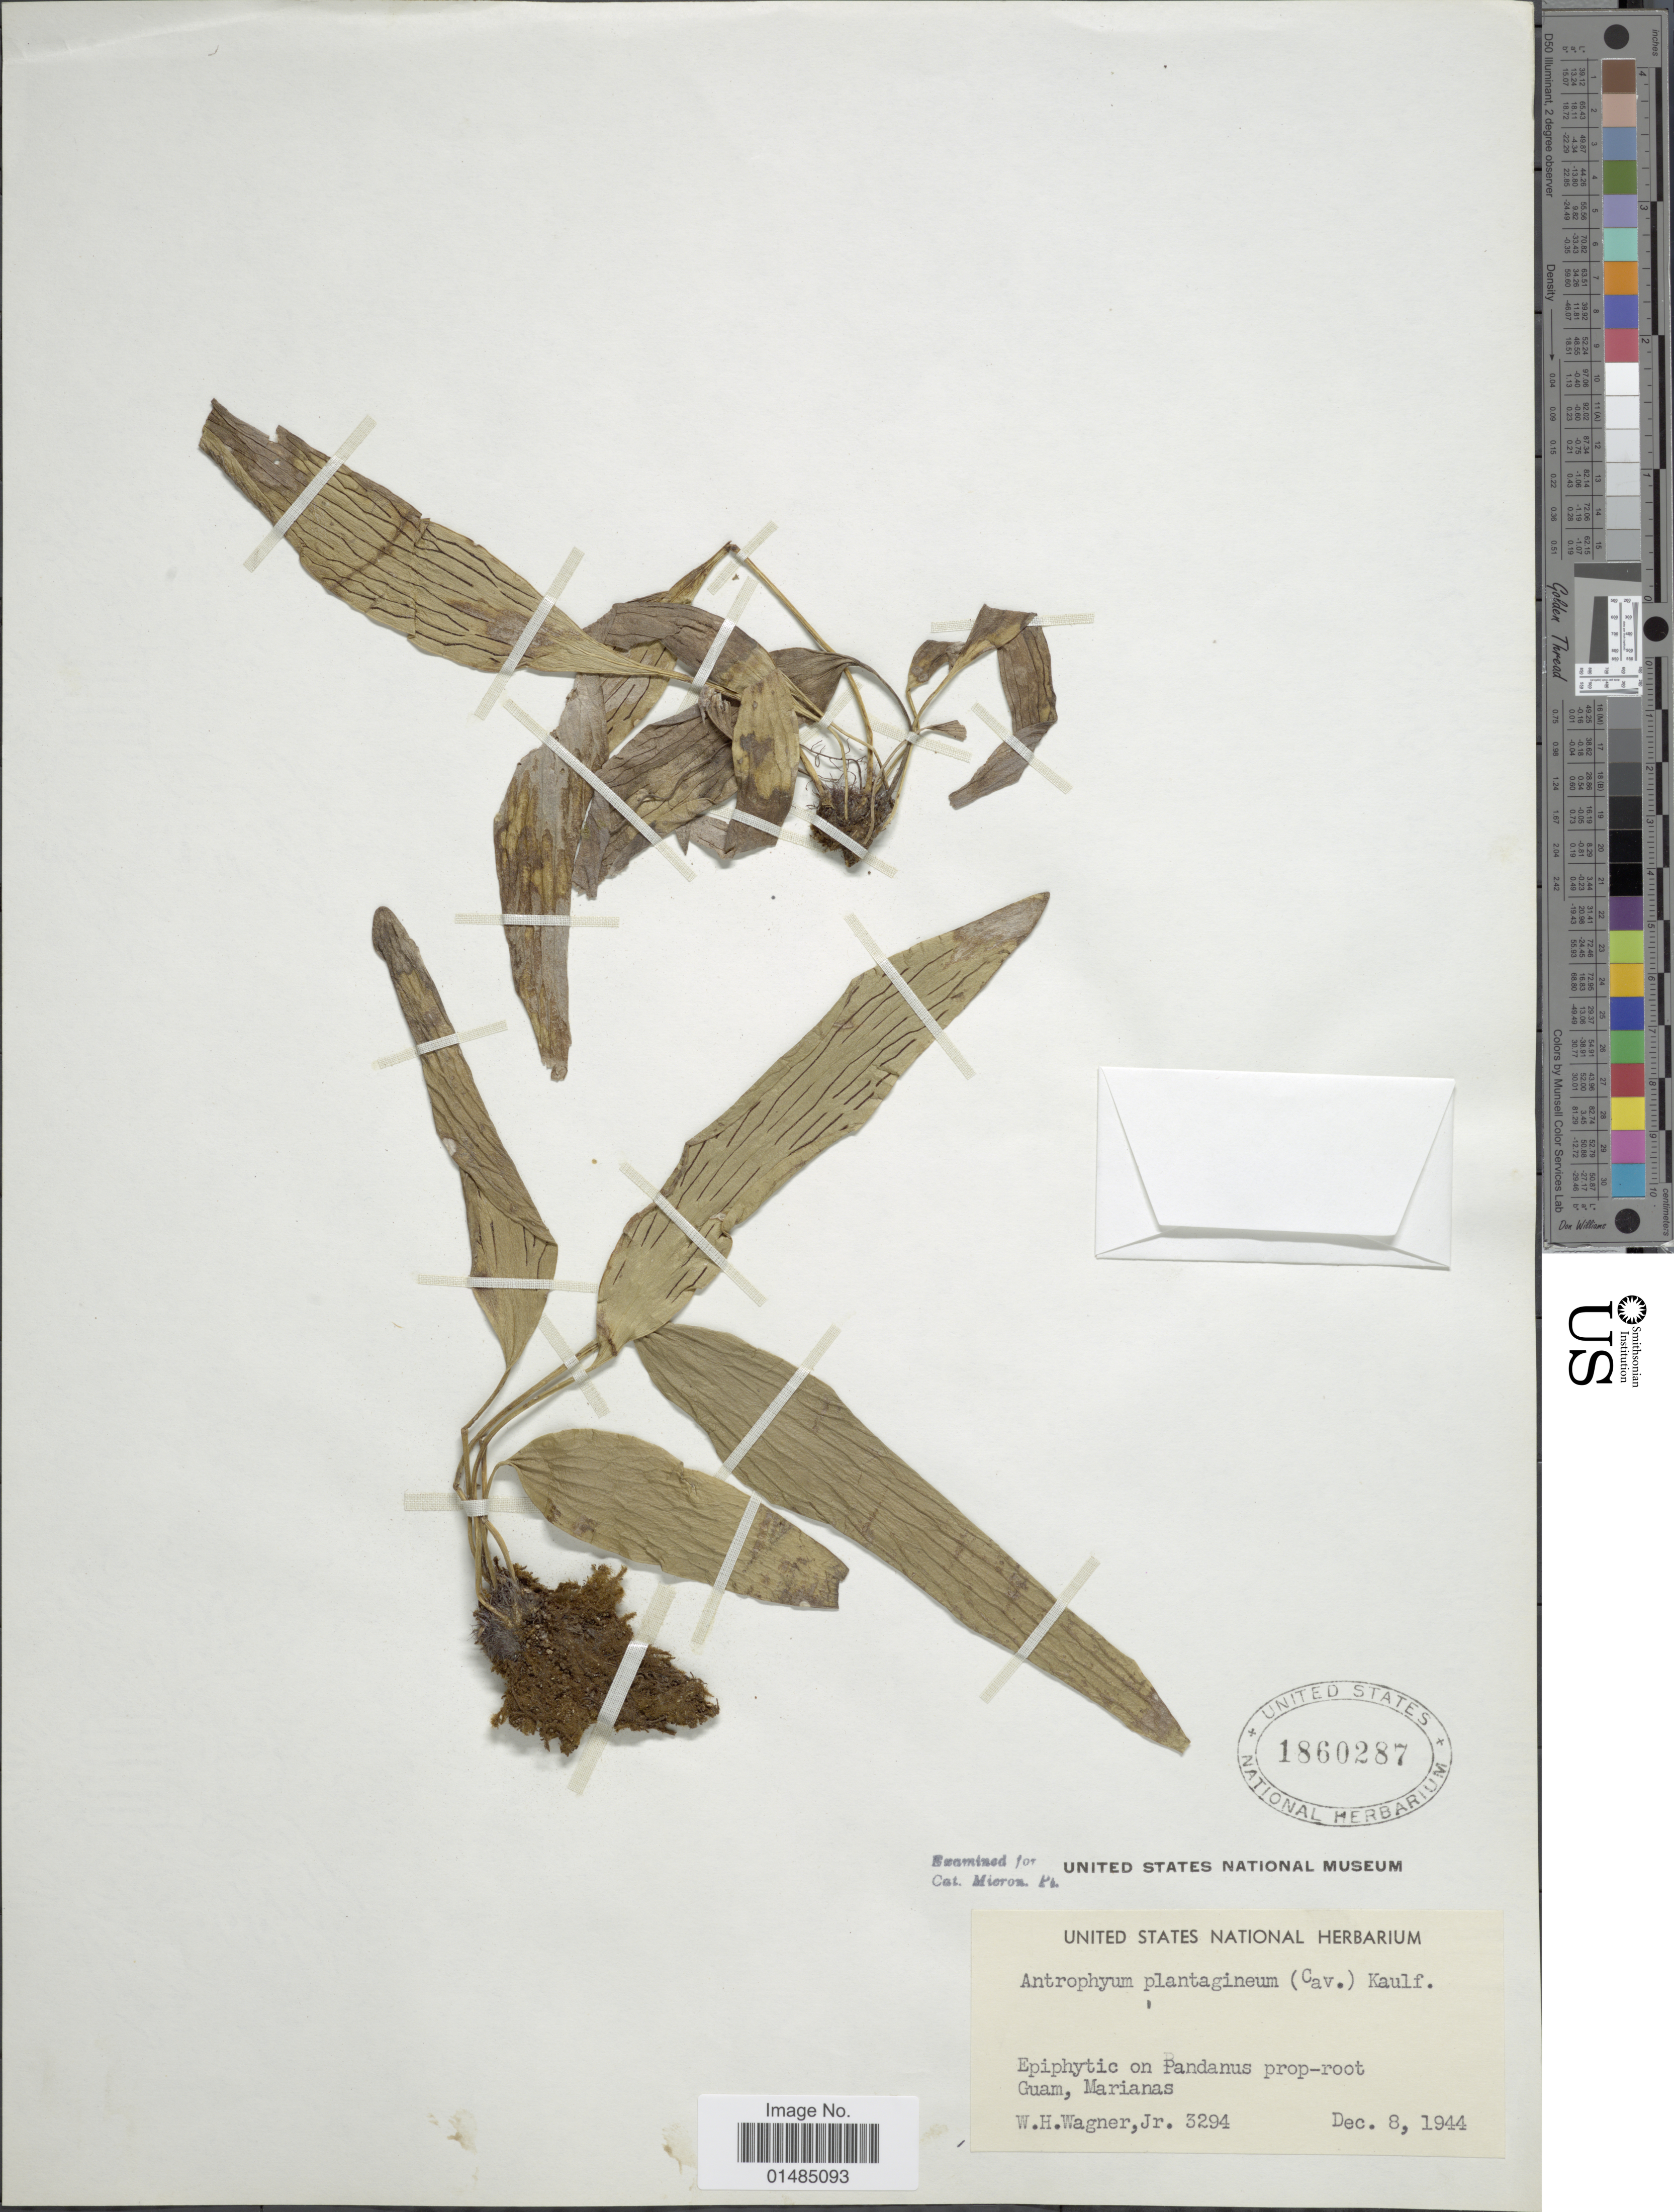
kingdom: Plantae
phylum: Tracheophyta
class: Polypodiopsida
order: Polypodiales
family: Pteridaceae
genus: Antrophyum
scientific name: Antrophyum plantagineum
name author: (Cav.) Kaulf.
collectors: W. H. Wagner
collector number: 3294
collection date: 1944-12-08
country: Guam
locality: Guam, Marianas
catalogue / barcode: US 1860287